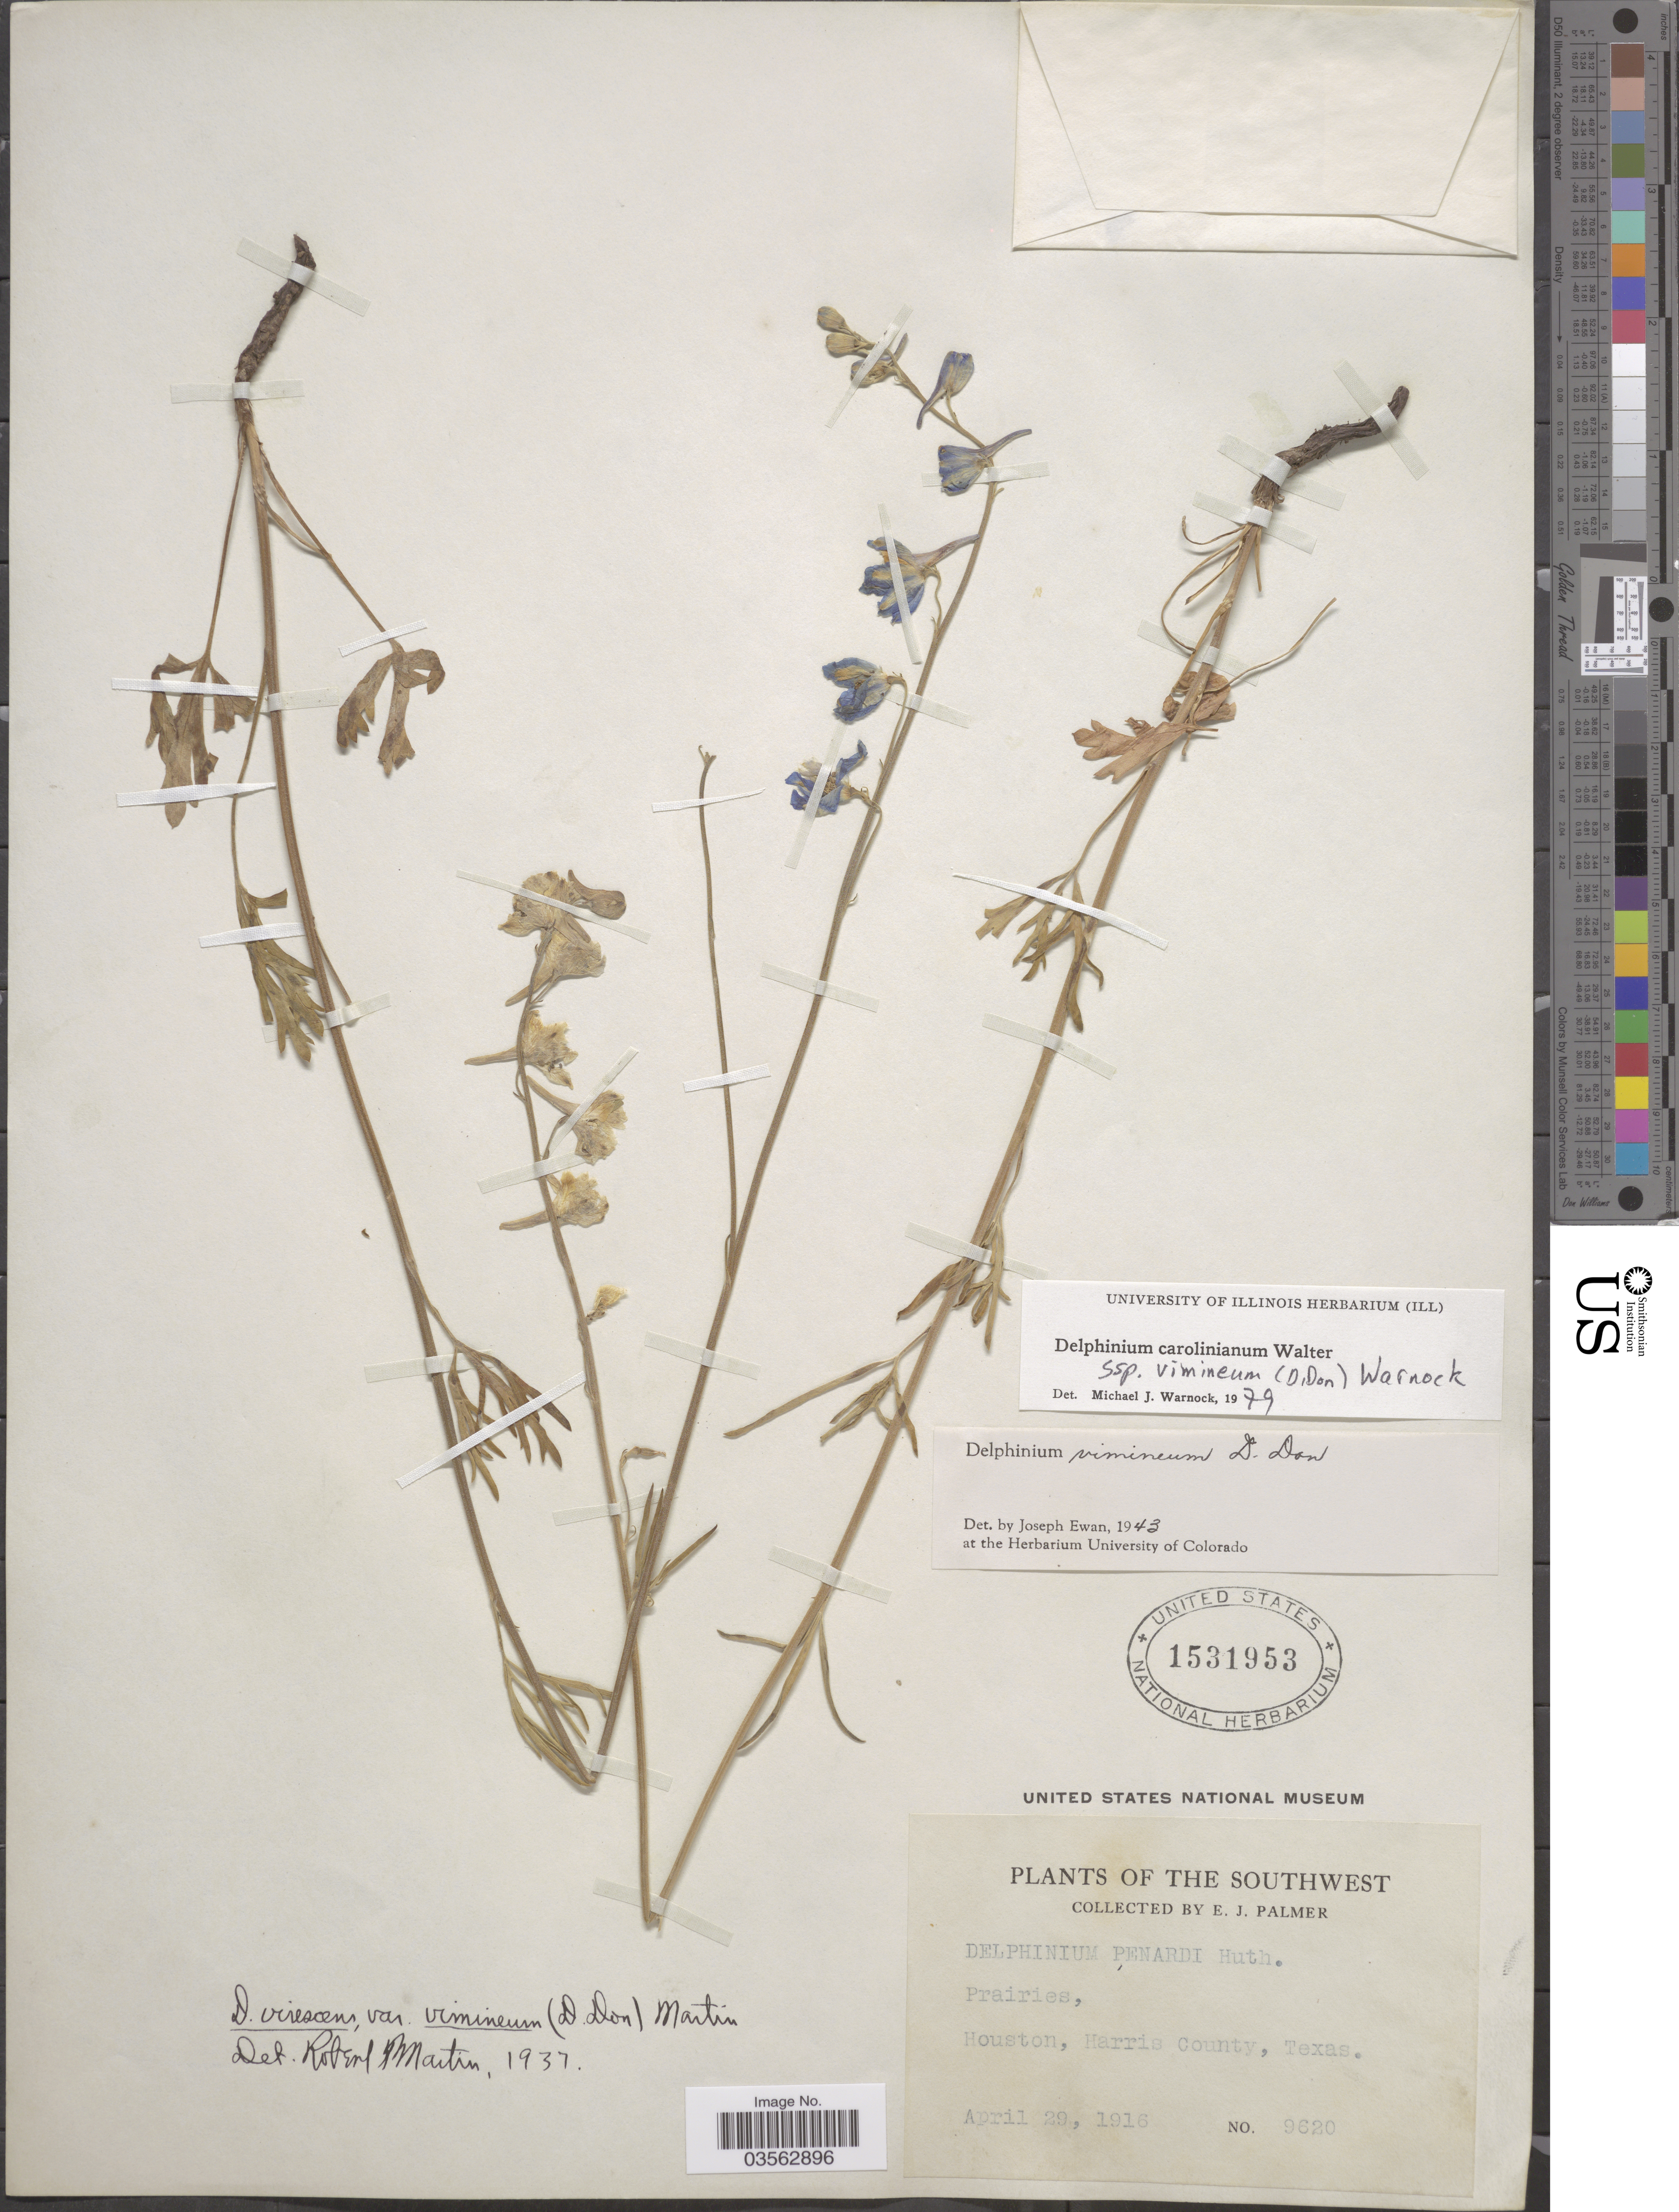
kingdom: Plantae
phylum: Tracheophyta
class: Magnoliopsida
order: Ranunculales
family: Ranunculaceae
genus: Delphinium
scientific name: Delphinium carolinianum subsp. vimineum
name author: Walter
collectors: E. J. Palmer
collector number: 9620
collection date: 1916-04-29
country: United States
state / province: Texas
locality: The Southwest. Houston, Harris County.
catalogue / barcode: US 1531953